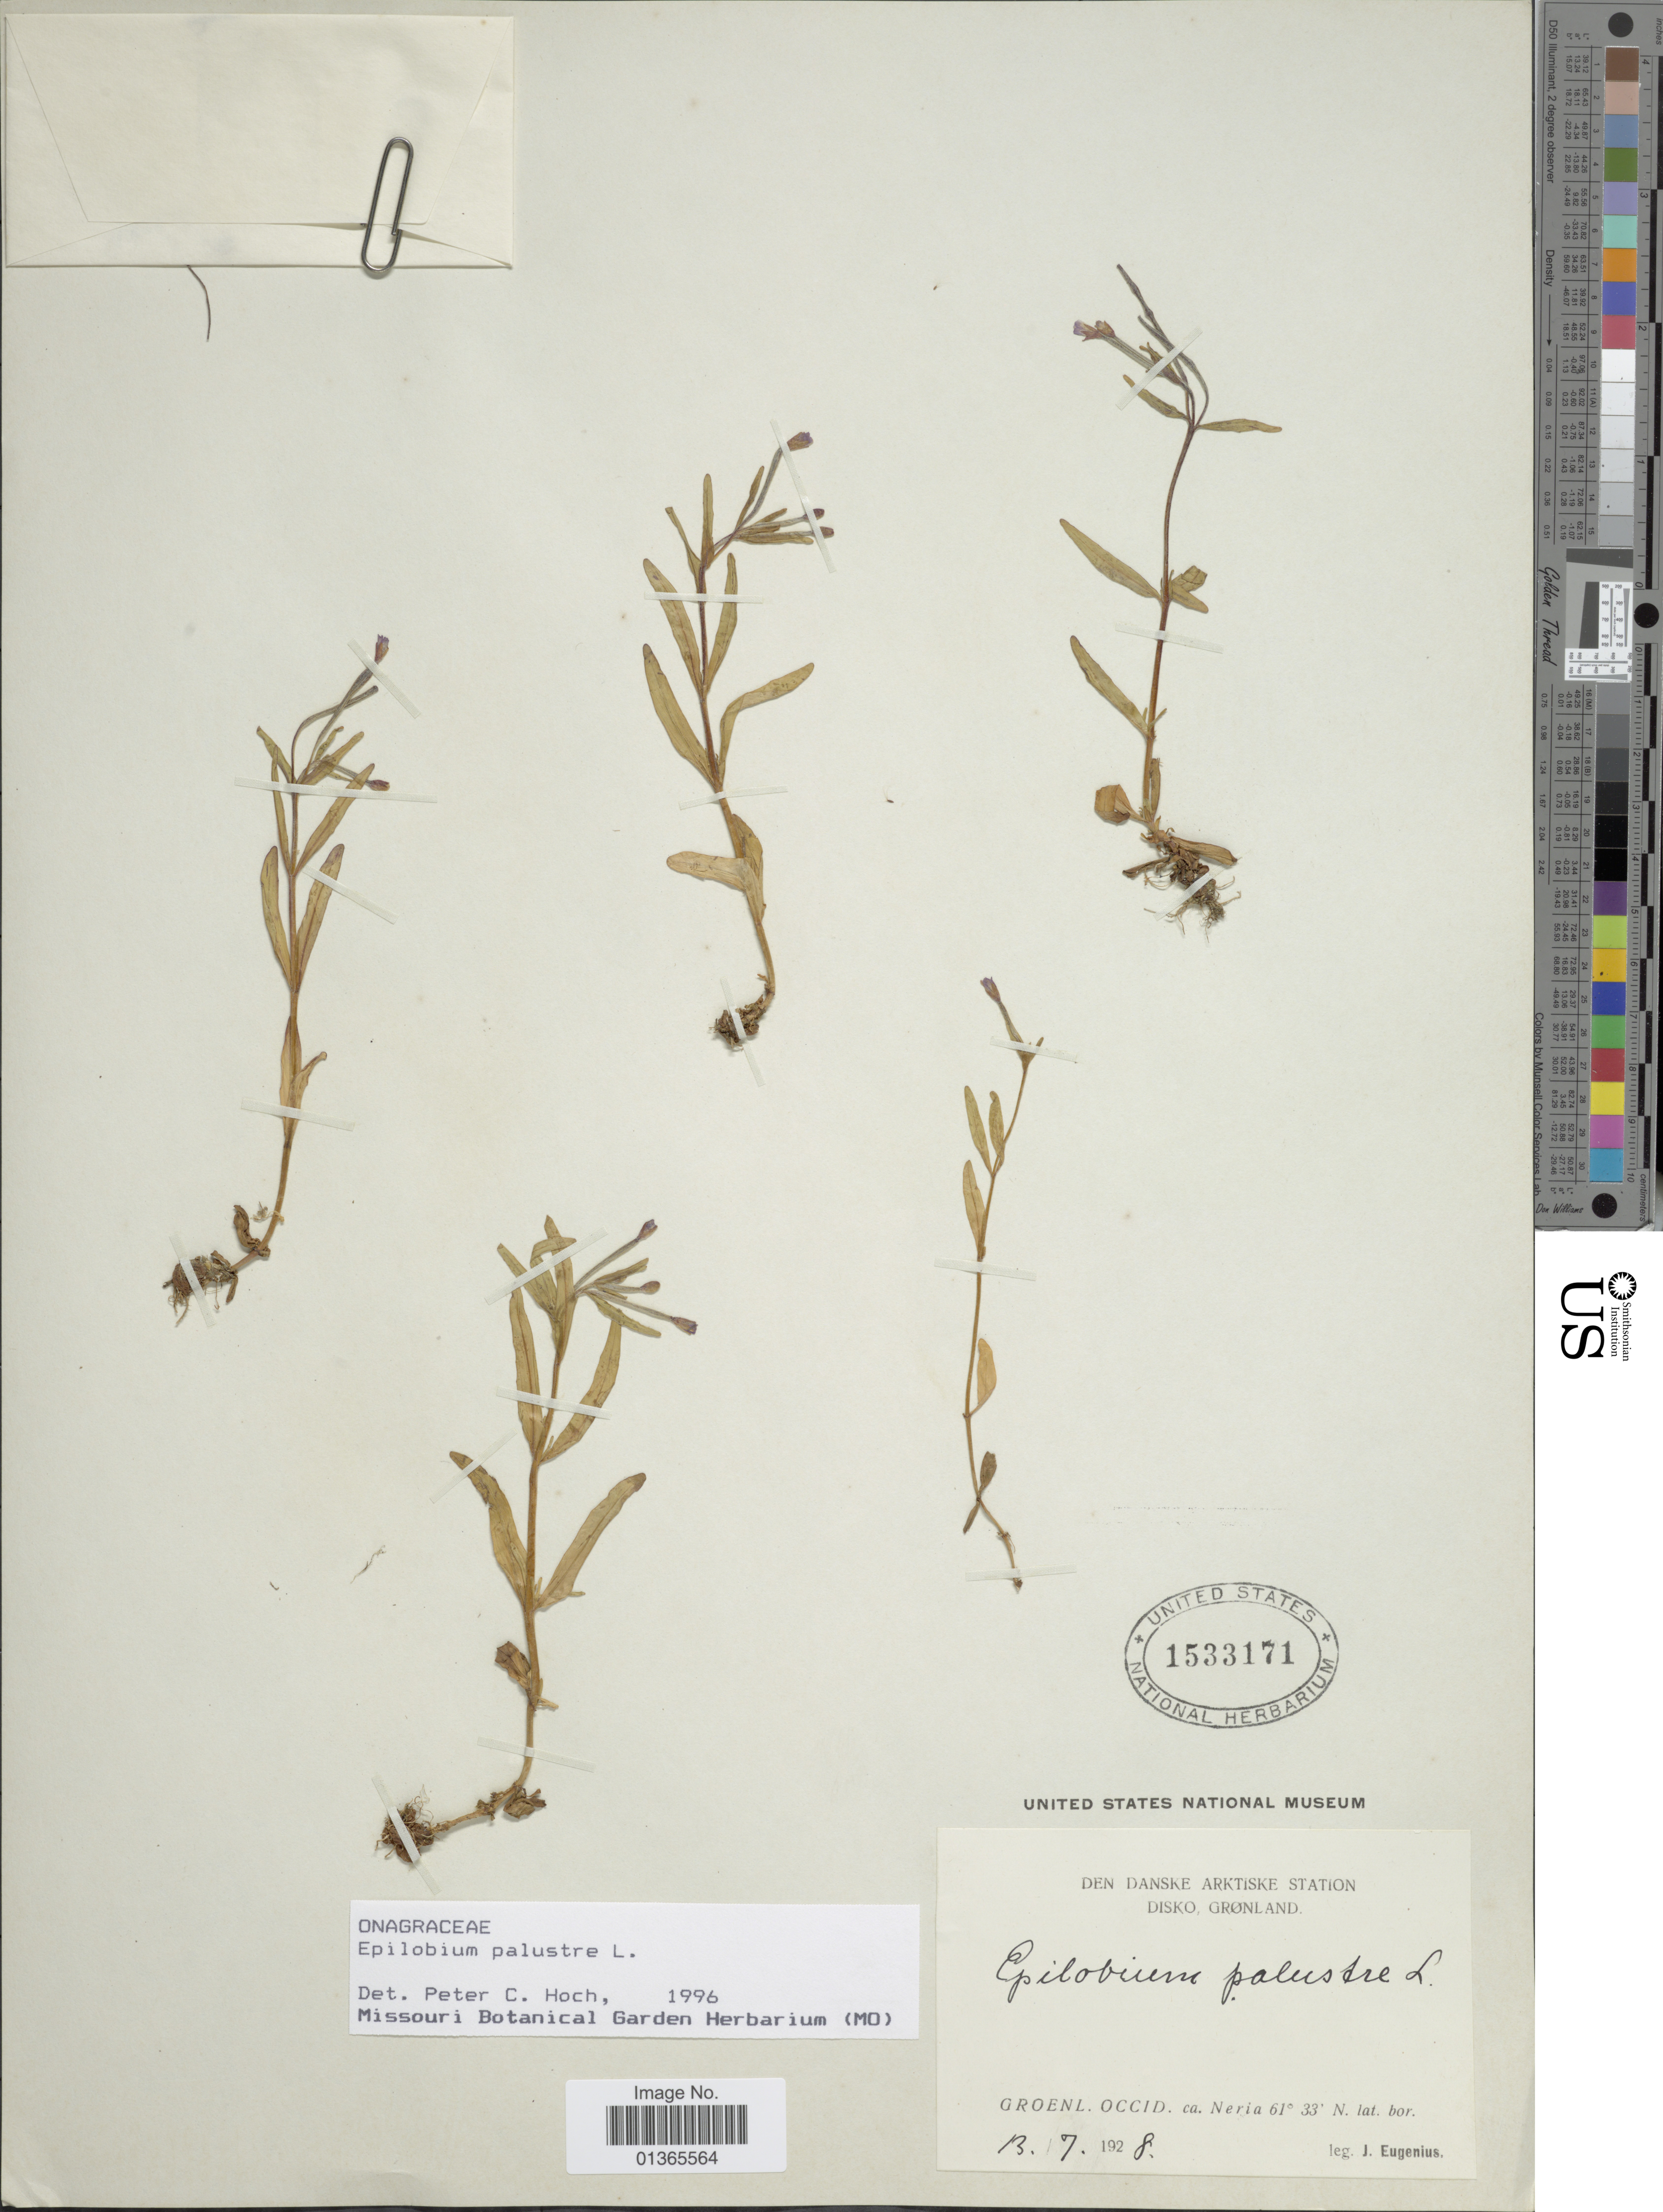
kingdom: Plantae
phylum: Tracheophyta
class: Magnoliopsida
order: Myrtales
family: Onagraceae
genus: Epilobium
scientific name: Epilobium palustre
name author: L.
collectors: J. Eugenius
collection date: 1928-07-13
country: Greenland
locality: Den danske arktiske station, Disko. Groenl. Occid. ca. Neria.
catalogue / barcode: US 1533171